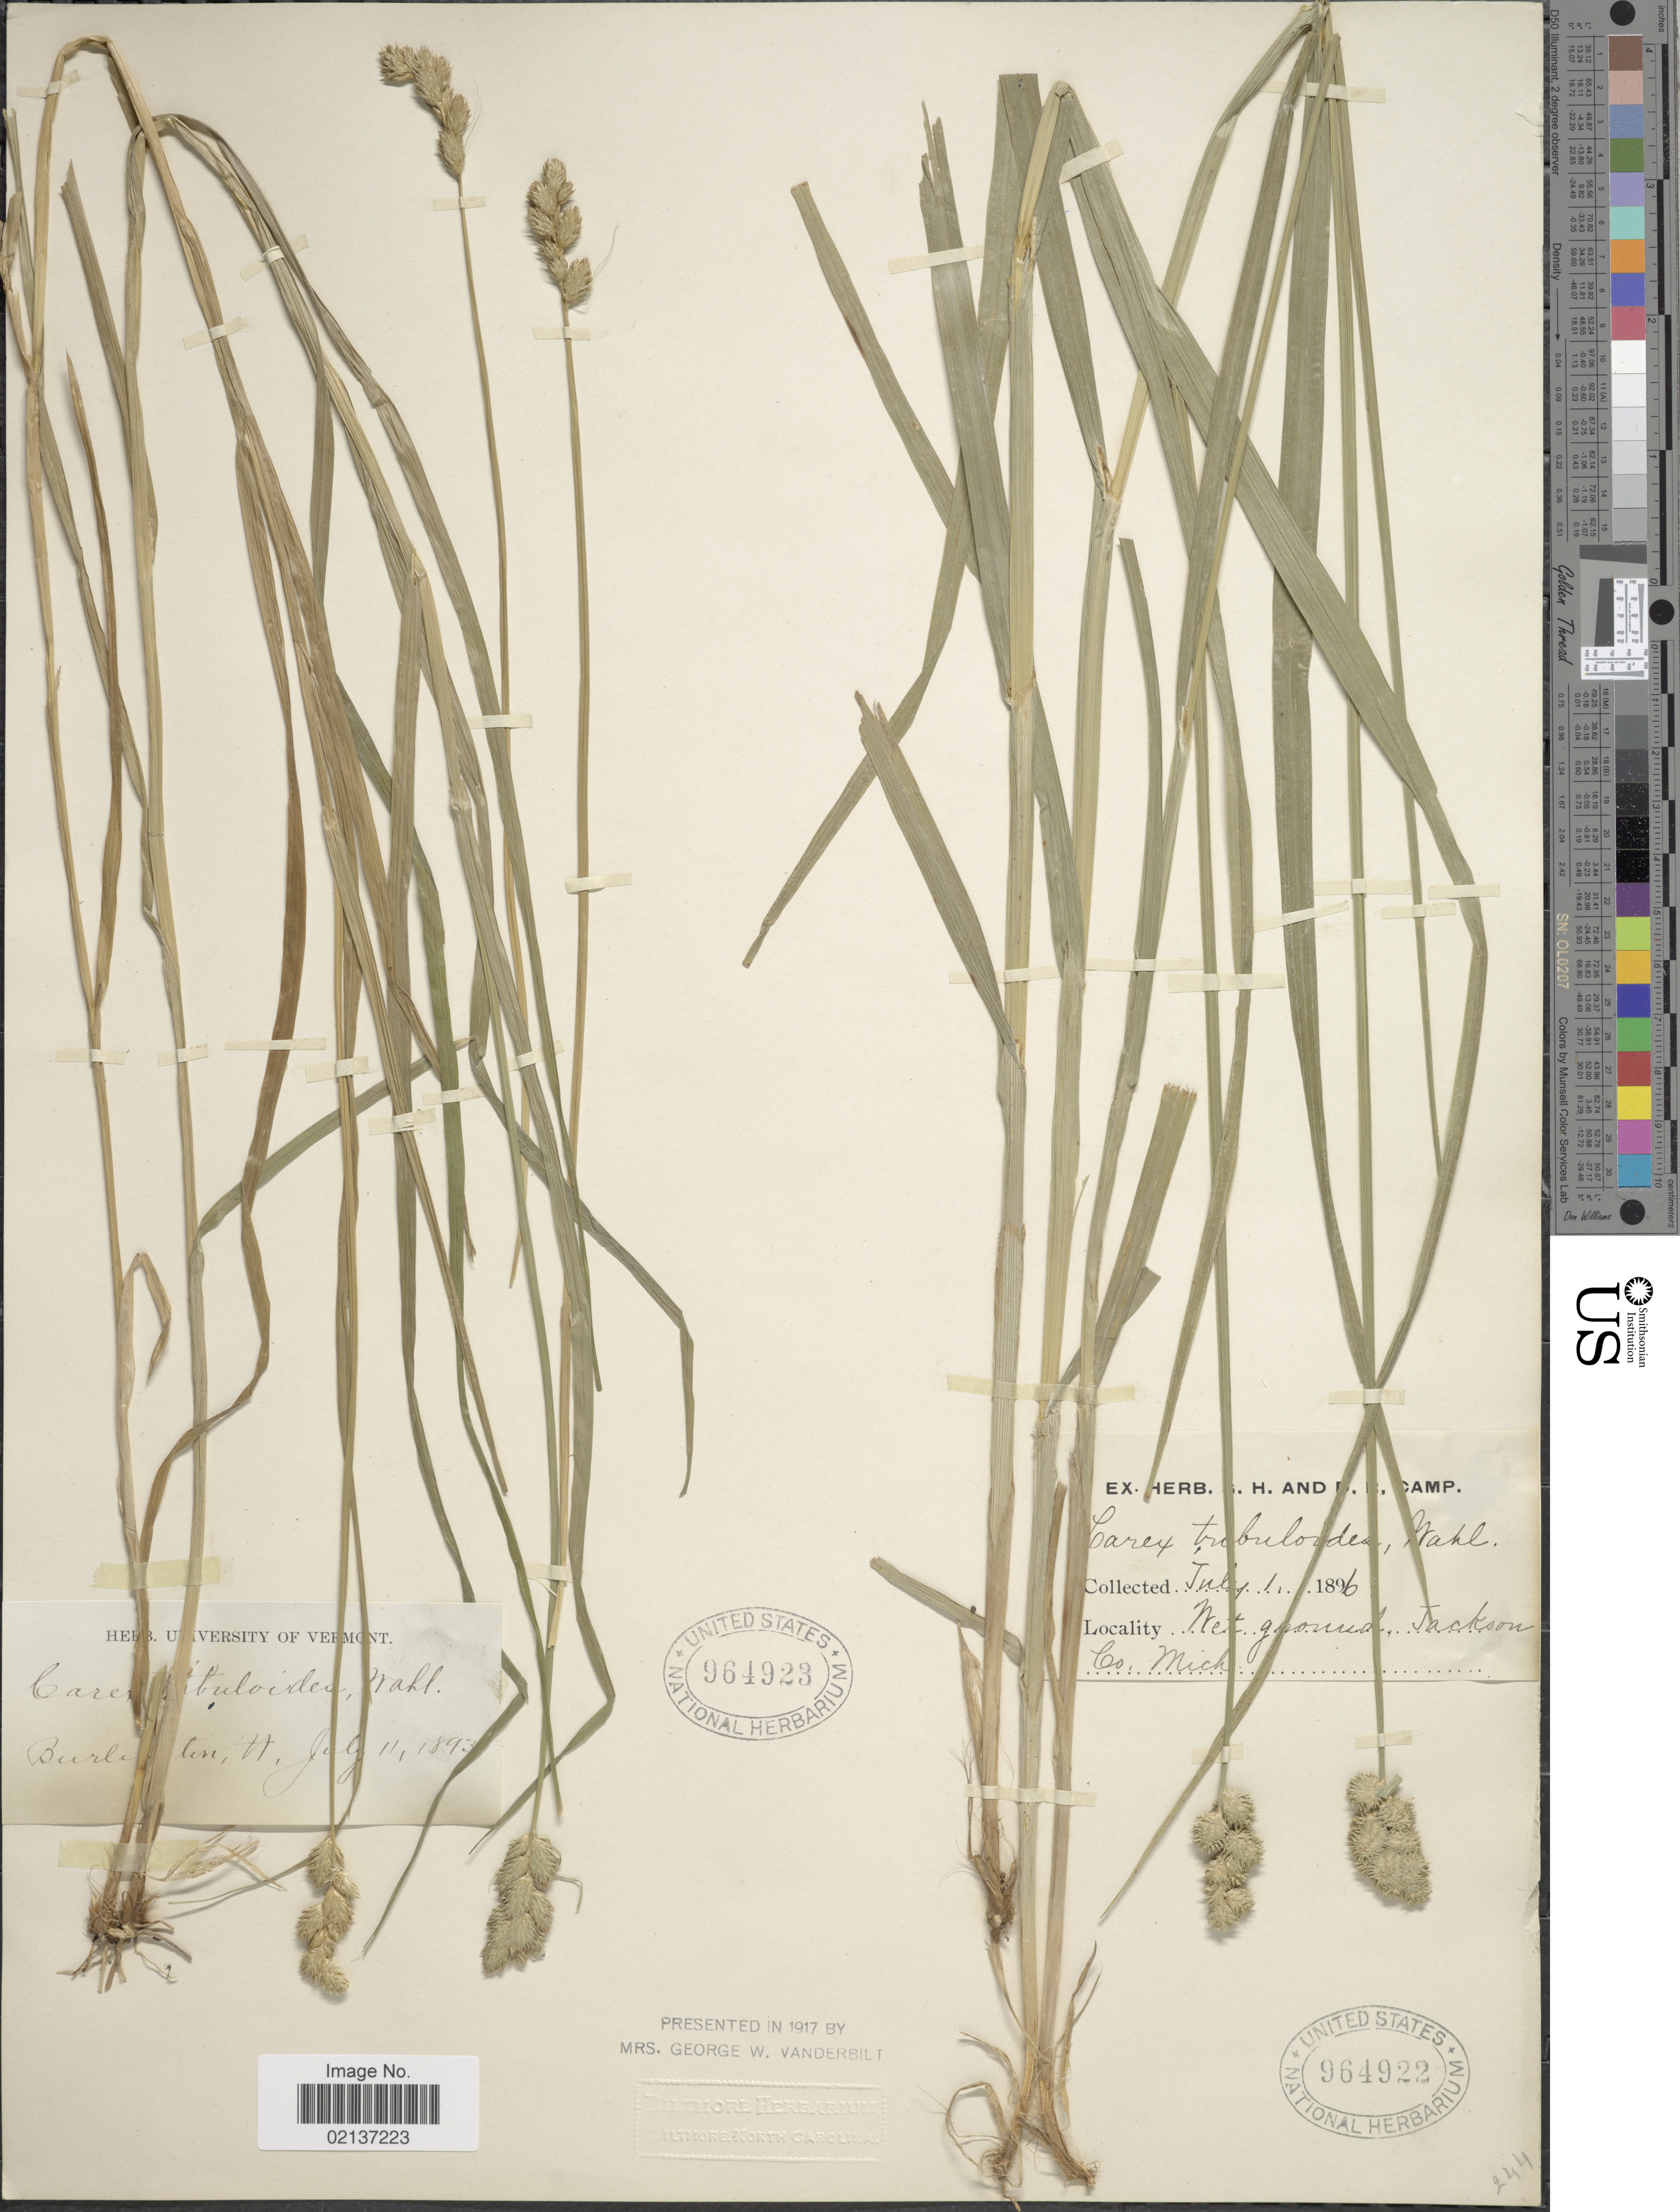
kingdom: Plantae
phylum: Tracheophyta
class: Liliopsida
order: Poales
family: Cyperaceae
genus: Carex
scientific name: Carex tribuloides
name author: Wahlenb.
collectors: ex herb. S. H and D. R. Camp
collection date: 1896-07-01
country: United States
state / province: Michigan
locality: Wet ground, Jackson Co.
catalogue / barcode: US 964922